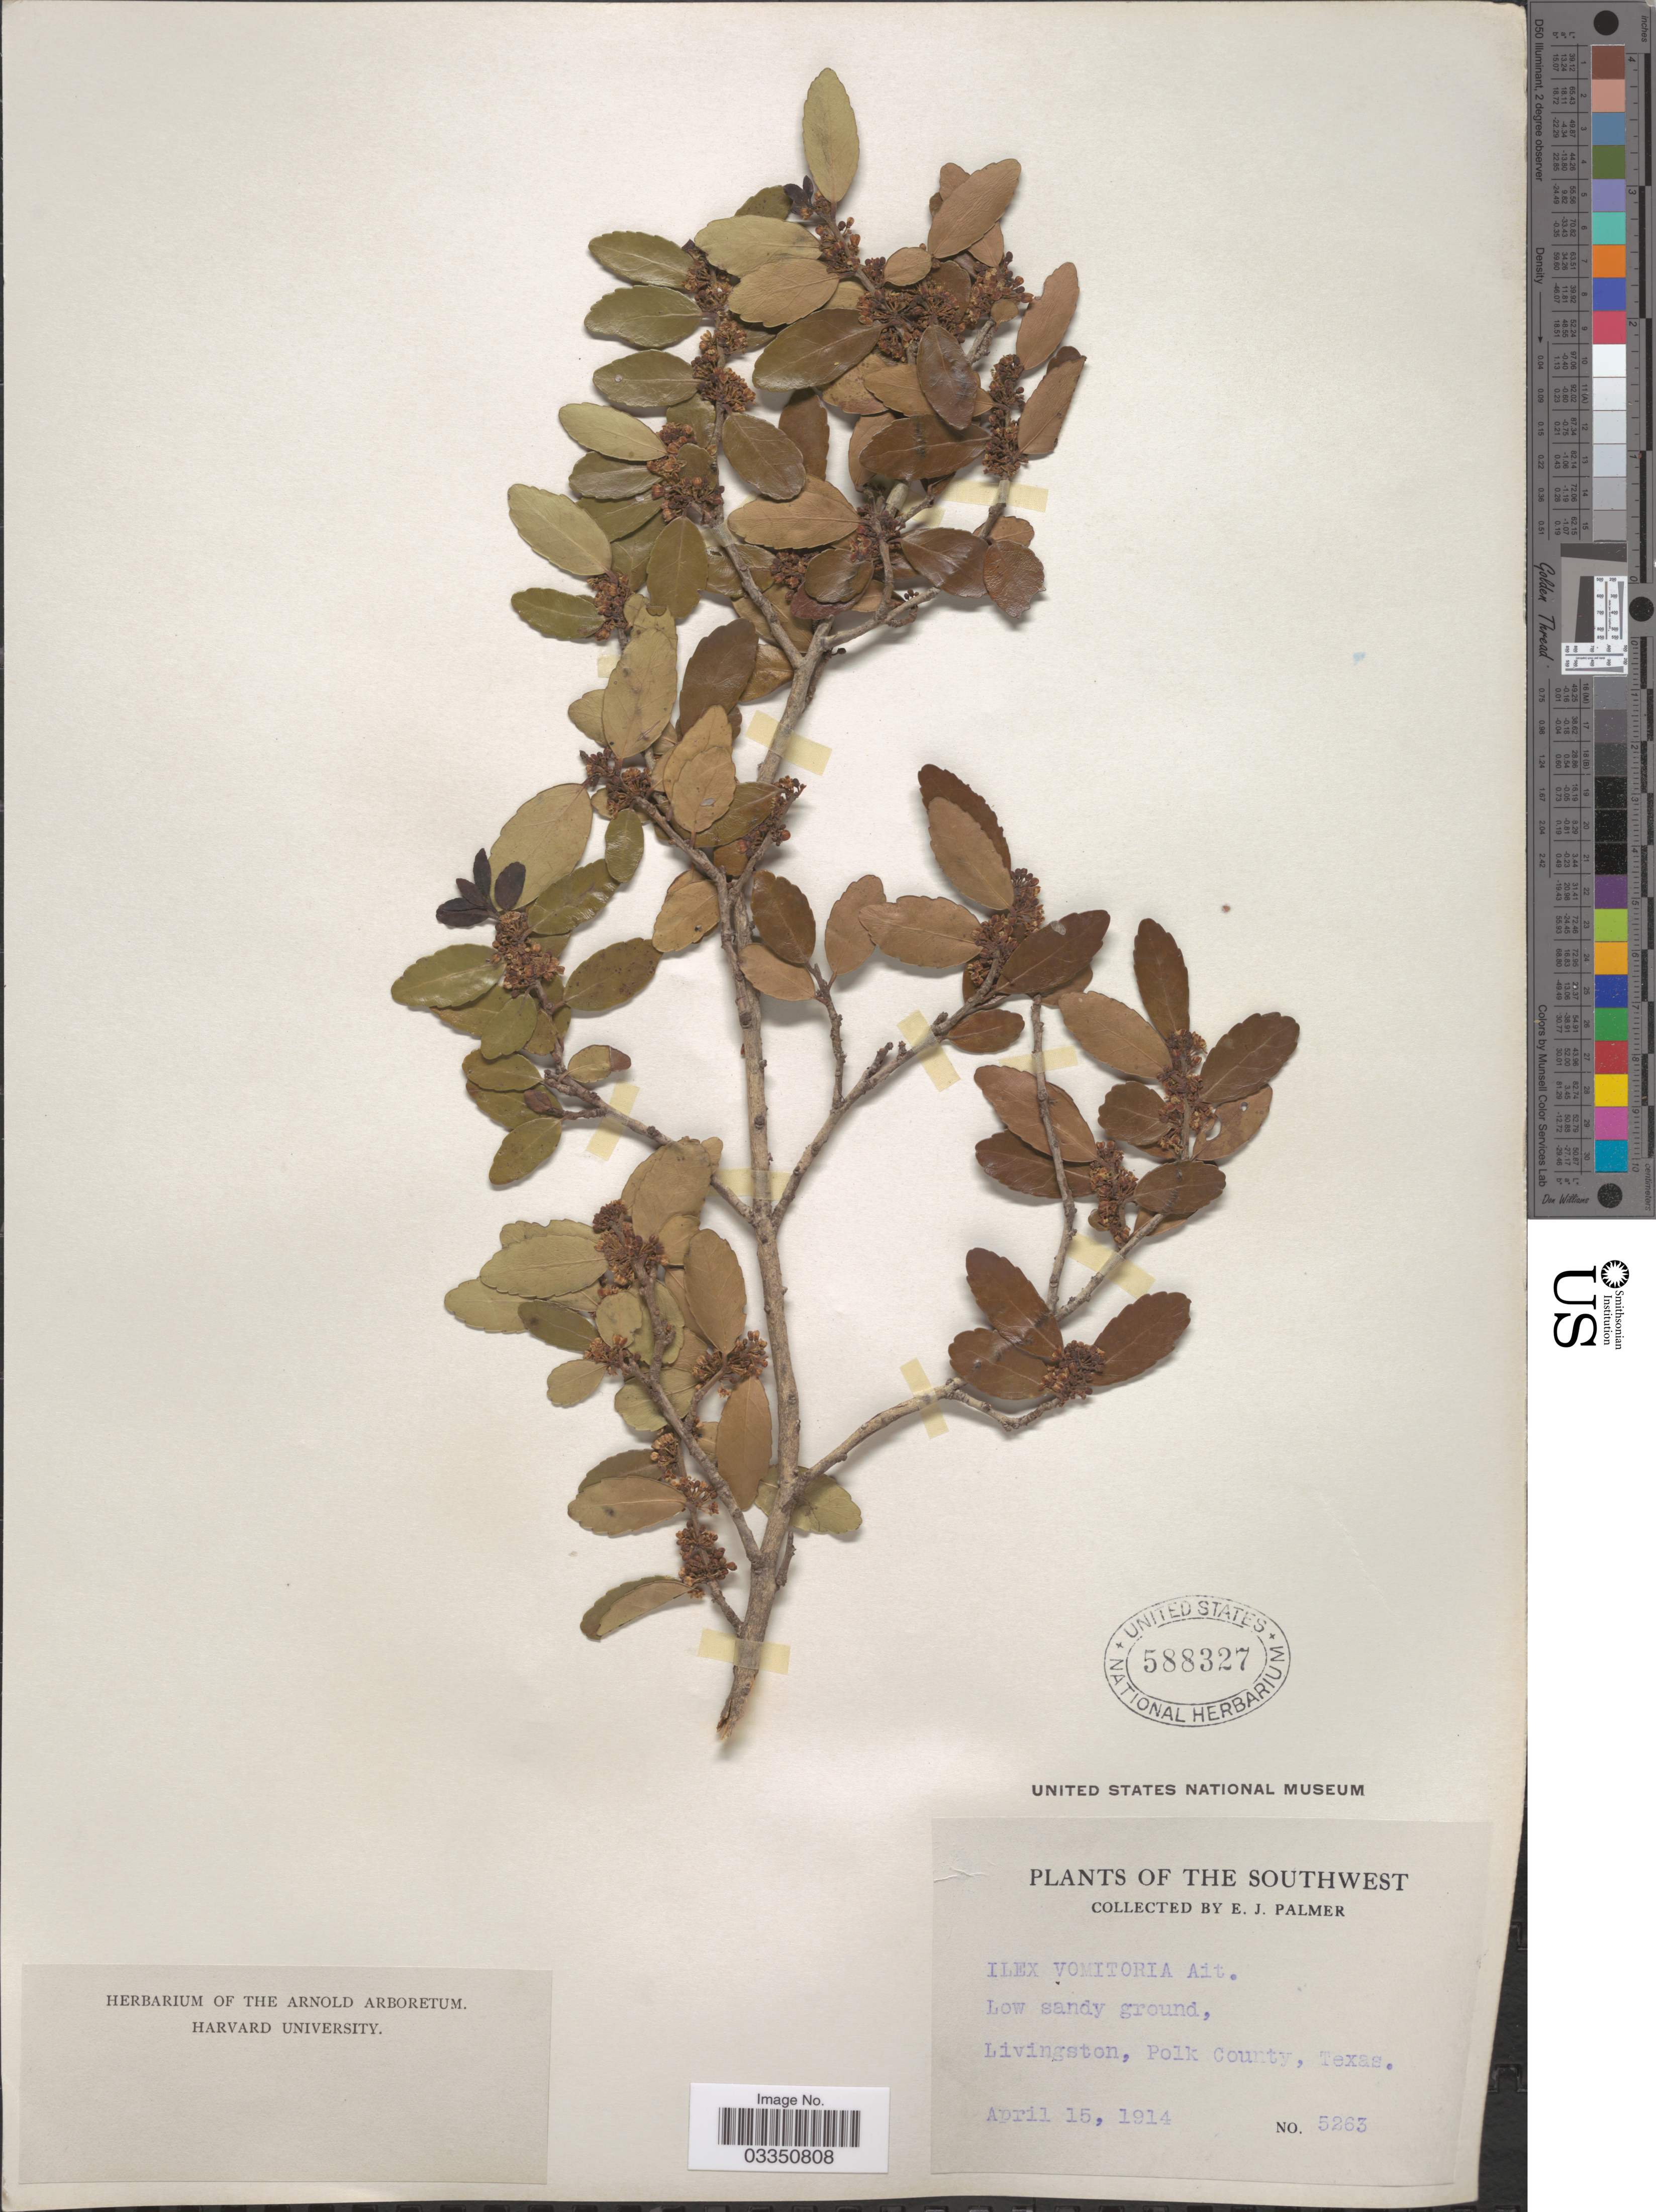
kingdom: Plantae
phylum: Tracheophyta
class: Magnoliopsida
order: Aquifoliales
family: Aquifoliaceae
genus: Ilex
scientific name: Ilex vomitoria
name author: Aiton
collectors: E. J. Palmer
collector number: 5263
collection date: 1914-04-15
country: United States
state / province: Texas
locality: The Southwest. Livingston, Polk County.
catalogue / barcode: US 588327